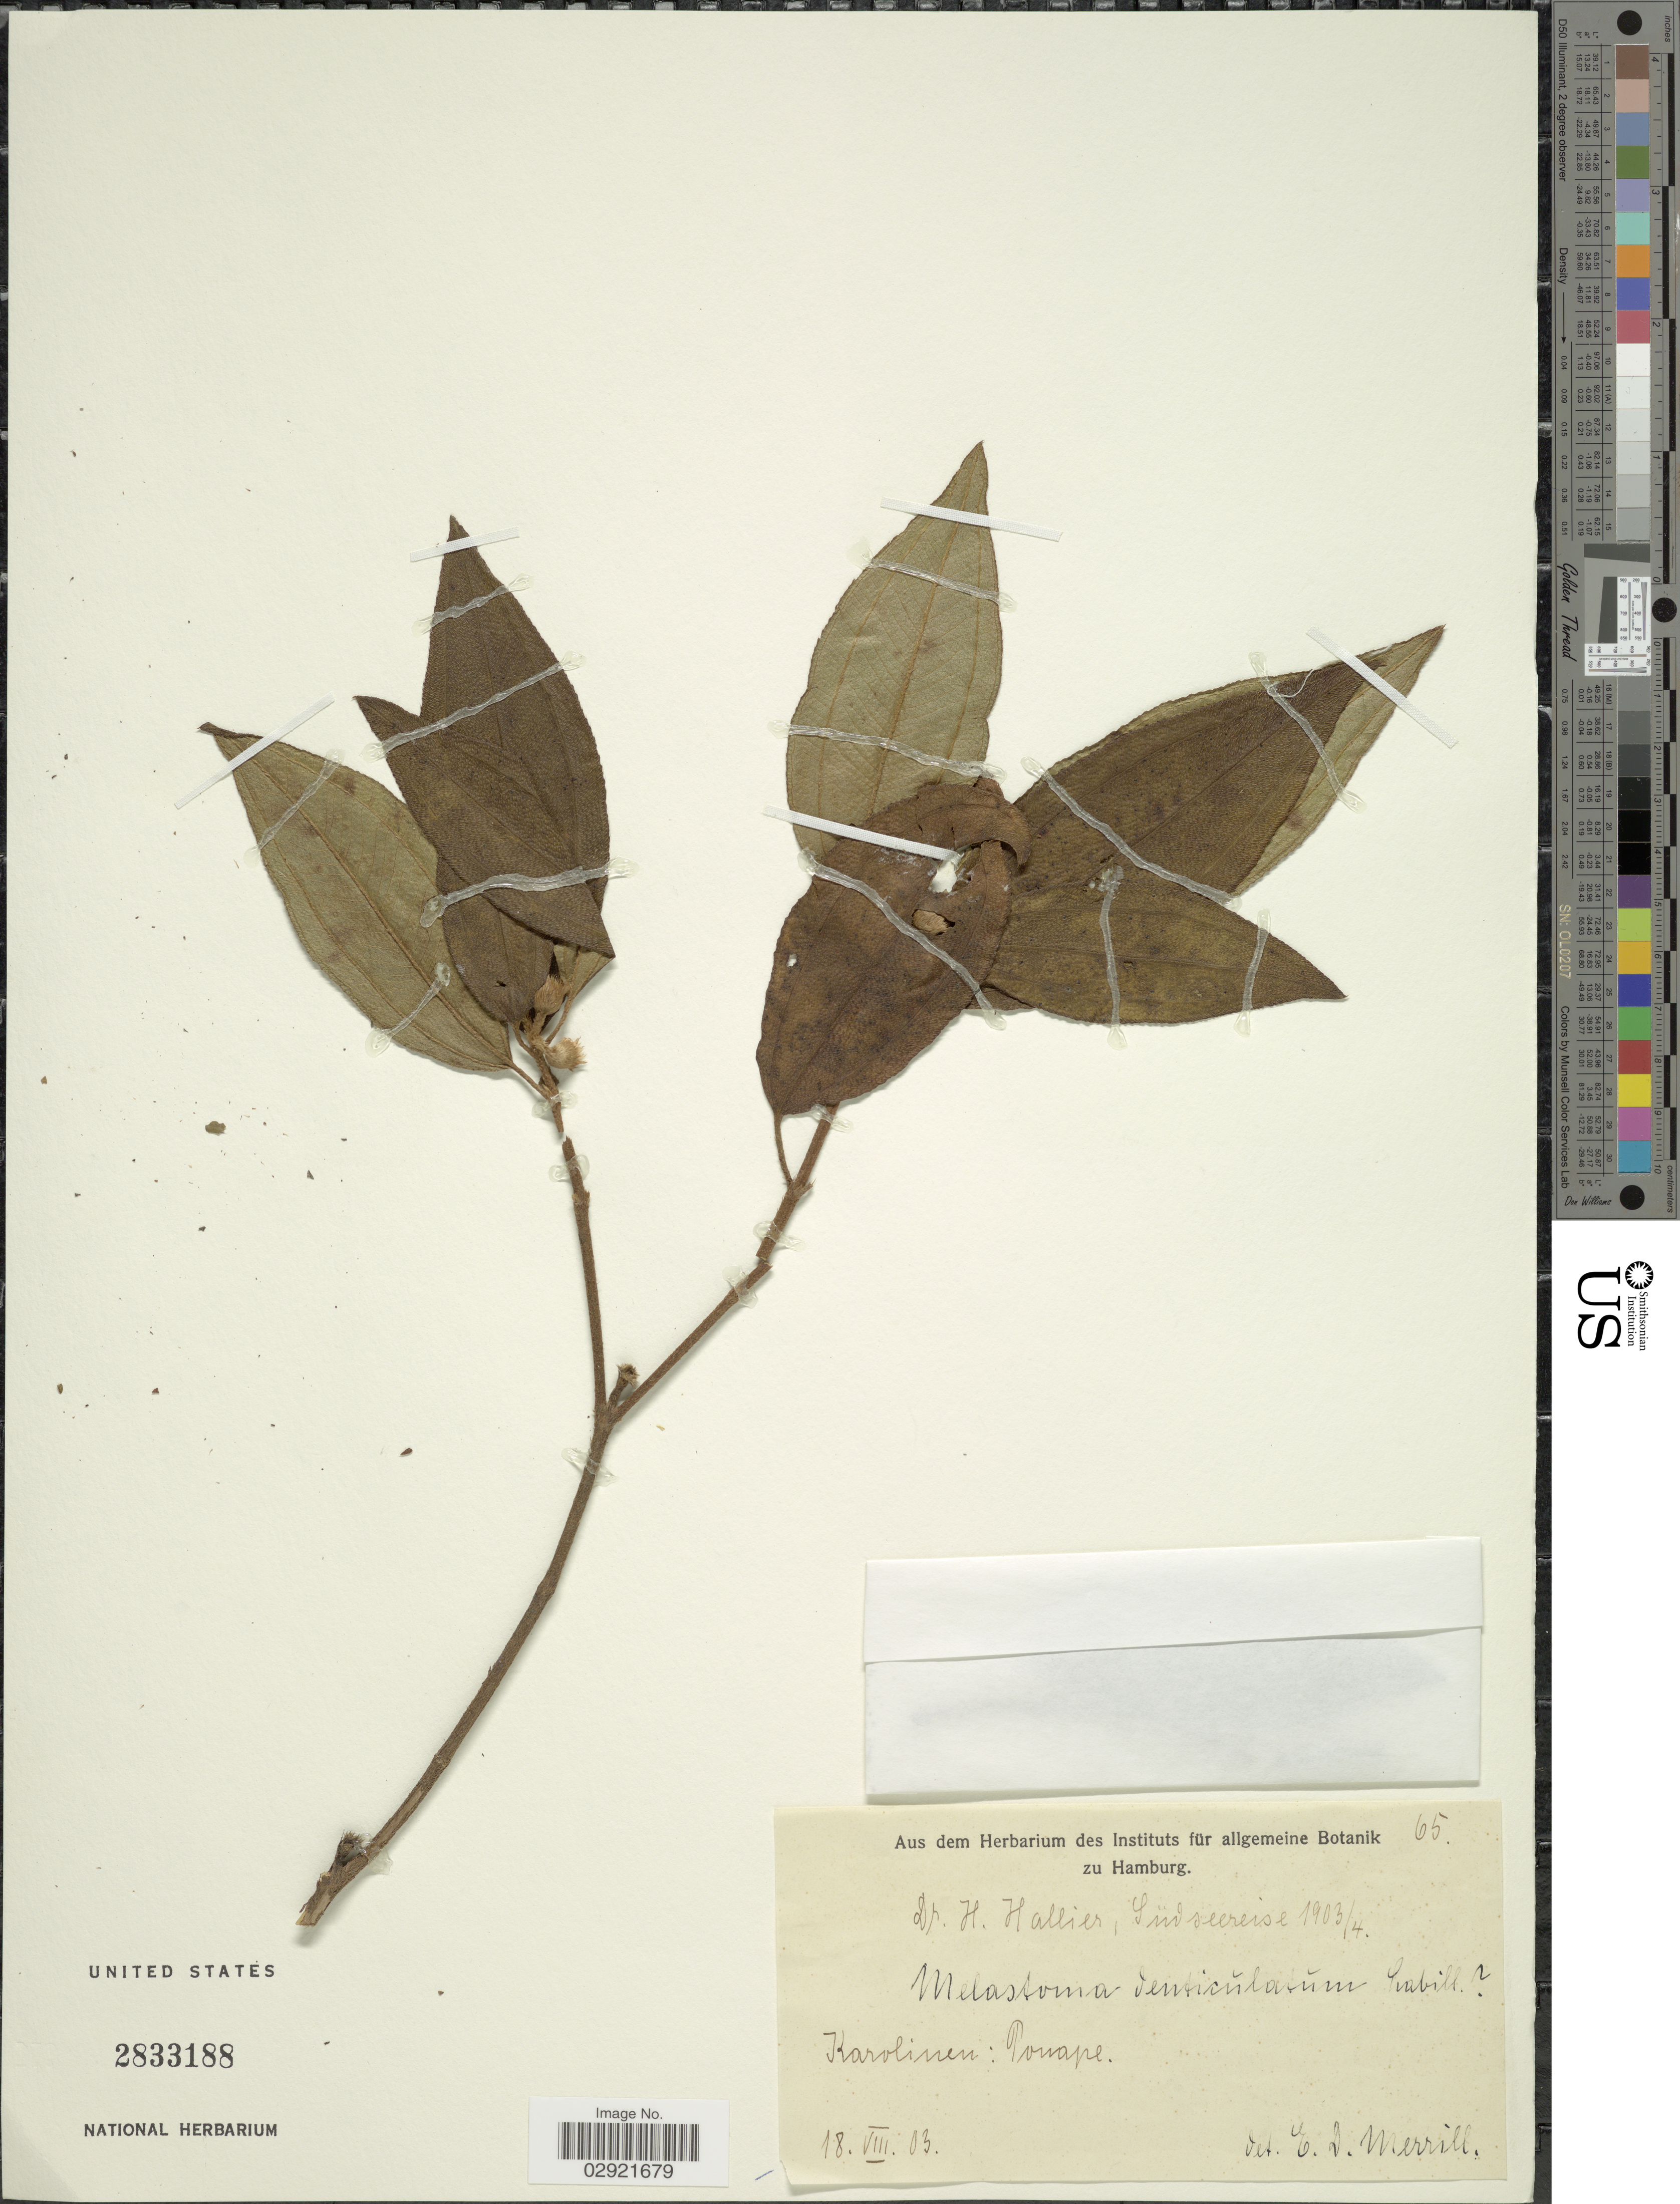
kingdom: Plantae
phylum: Tracheophyta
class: Magnoliopsida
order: Myrtales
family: Melastomataceae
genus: Melastoma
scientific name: Melastoma malabathricum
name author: L.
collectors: H. G. Hallier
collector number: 65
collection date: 1903-08-18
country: Micronesia, Federated States of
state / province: Pohnpei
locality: Karolinen: Ponape.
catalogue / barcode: US 2833188